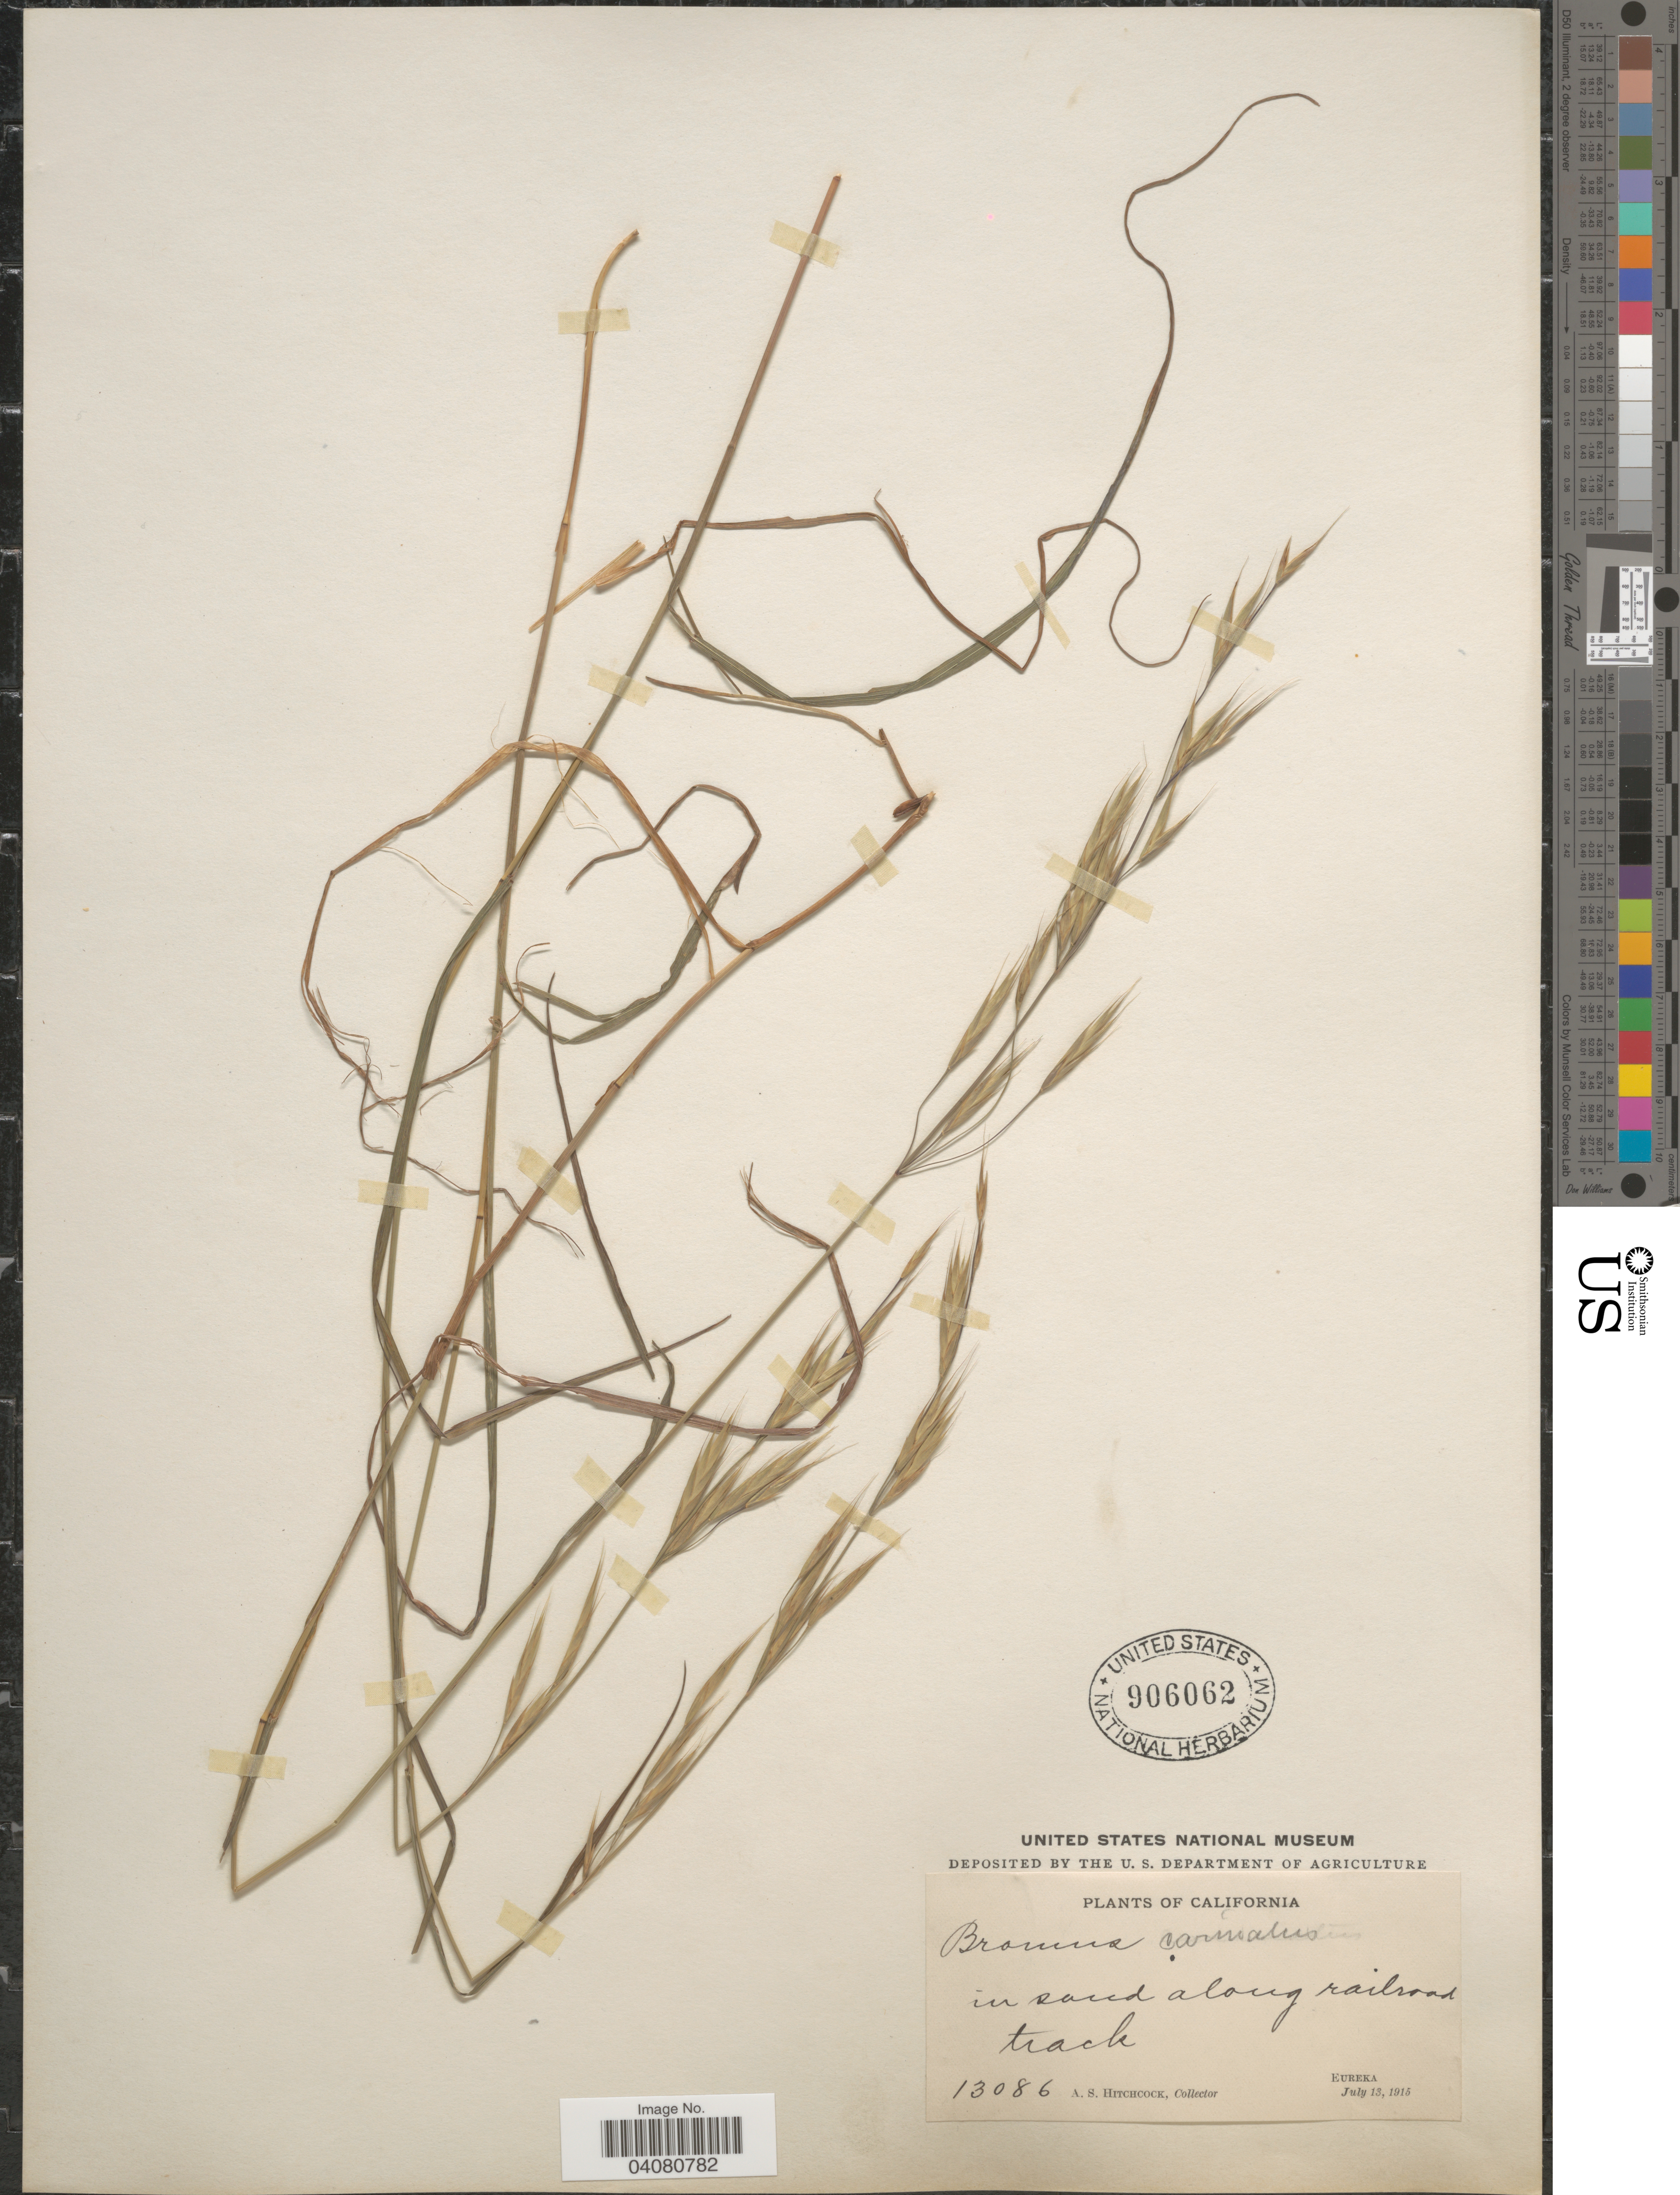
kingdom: Plantae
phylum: Tracheophyta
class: Liliopsida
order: Poales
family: Poaceae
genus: Bromus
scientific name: Bromus carinatus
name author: Hook. & Arn.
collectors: A. S. Hitchcock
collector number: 13086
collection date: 1915-07-13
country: United States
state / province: California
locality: In sand along railroad track. Eureka.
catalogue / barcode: US 906062